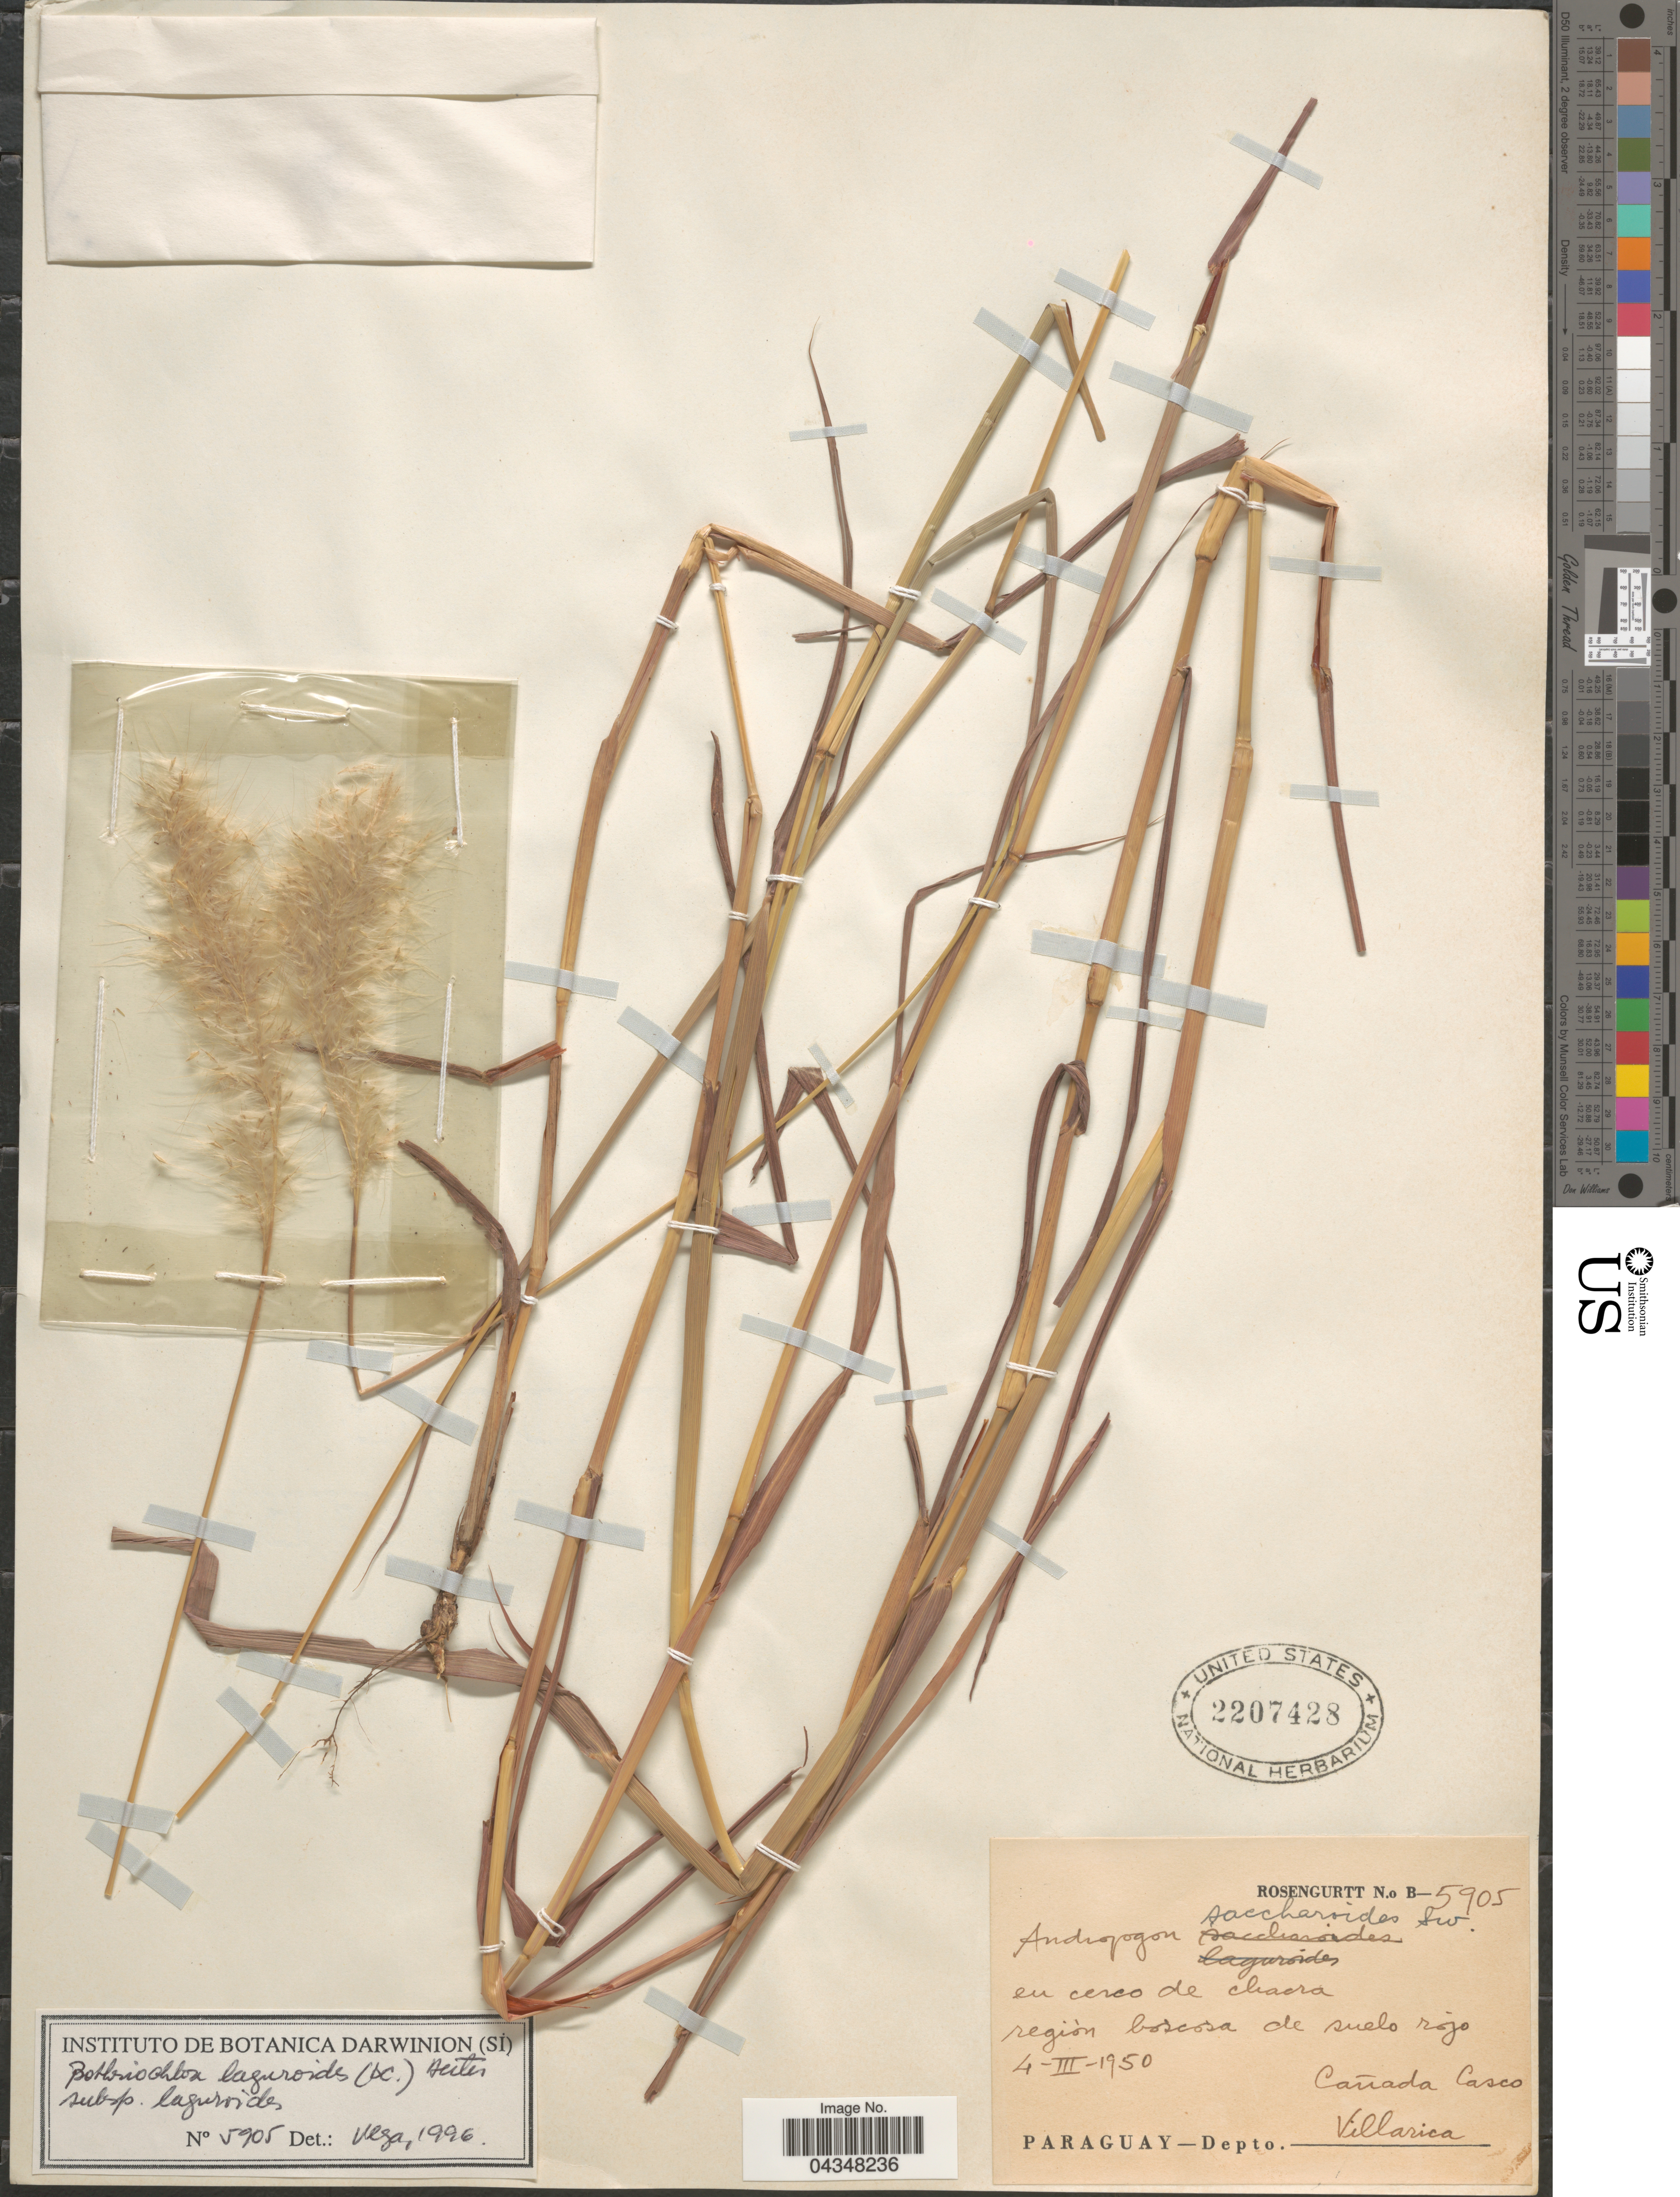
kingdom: Plantae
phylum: Tracheophyta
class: Liliopsida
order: Poales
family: Poaceae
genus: Bothriochloa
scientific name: Bothriochloa laguroides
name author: (DC.) Herter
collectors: Rosengurtt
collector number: B-5905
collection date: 1950-03-04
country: Paraguay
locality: Cañada Casco. Depto. Villarica.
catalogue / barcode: US 2207428